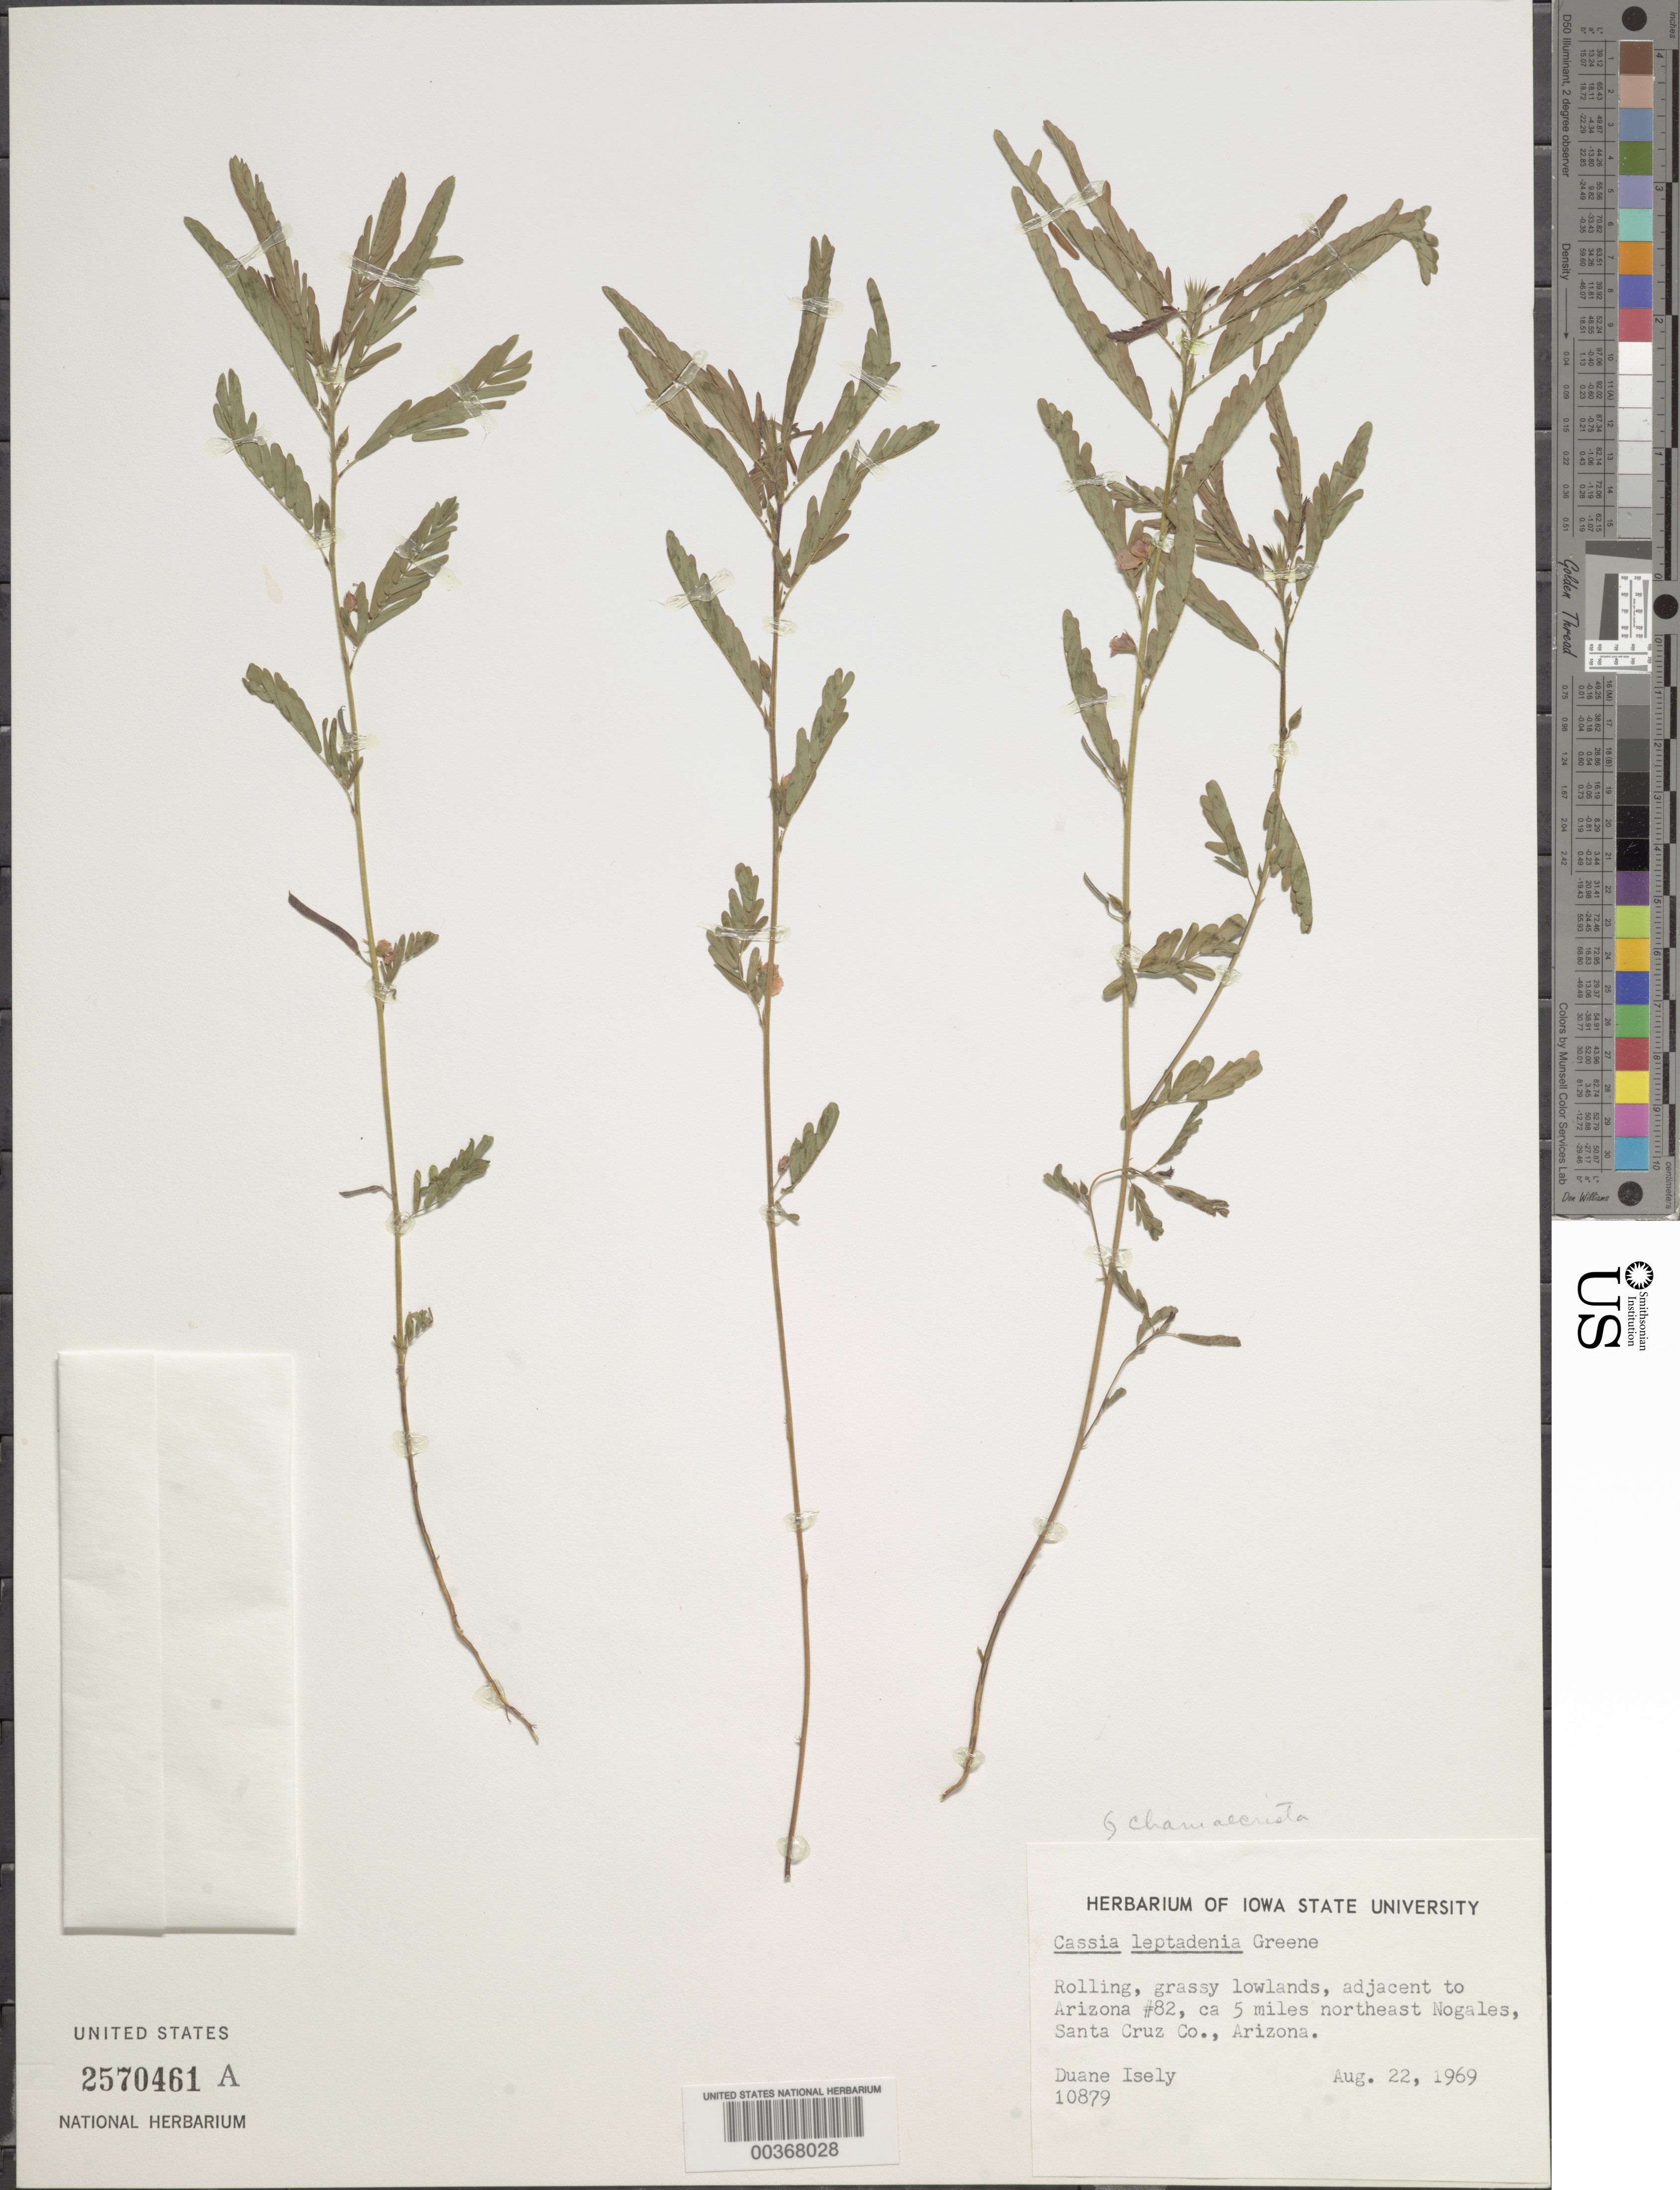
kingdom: Plantae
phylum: Tracheophyta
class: Magnoliopsida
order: Fabales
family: Fabaceae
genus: Chamaecrista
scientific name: Chamaecrista nictitans var. mensalis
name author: (Greenm.) H.S. Irwin & Barneby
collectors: D. Isely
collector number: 10879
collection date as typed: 22 Aug 1969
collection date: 1969-08-22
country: United States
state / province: Arizona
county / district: Santa Cruz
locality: Adjacent to arizona #82, ca 5 mi ne nogales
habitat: Rolling, grassy lowlands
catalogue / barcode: US 2570461A